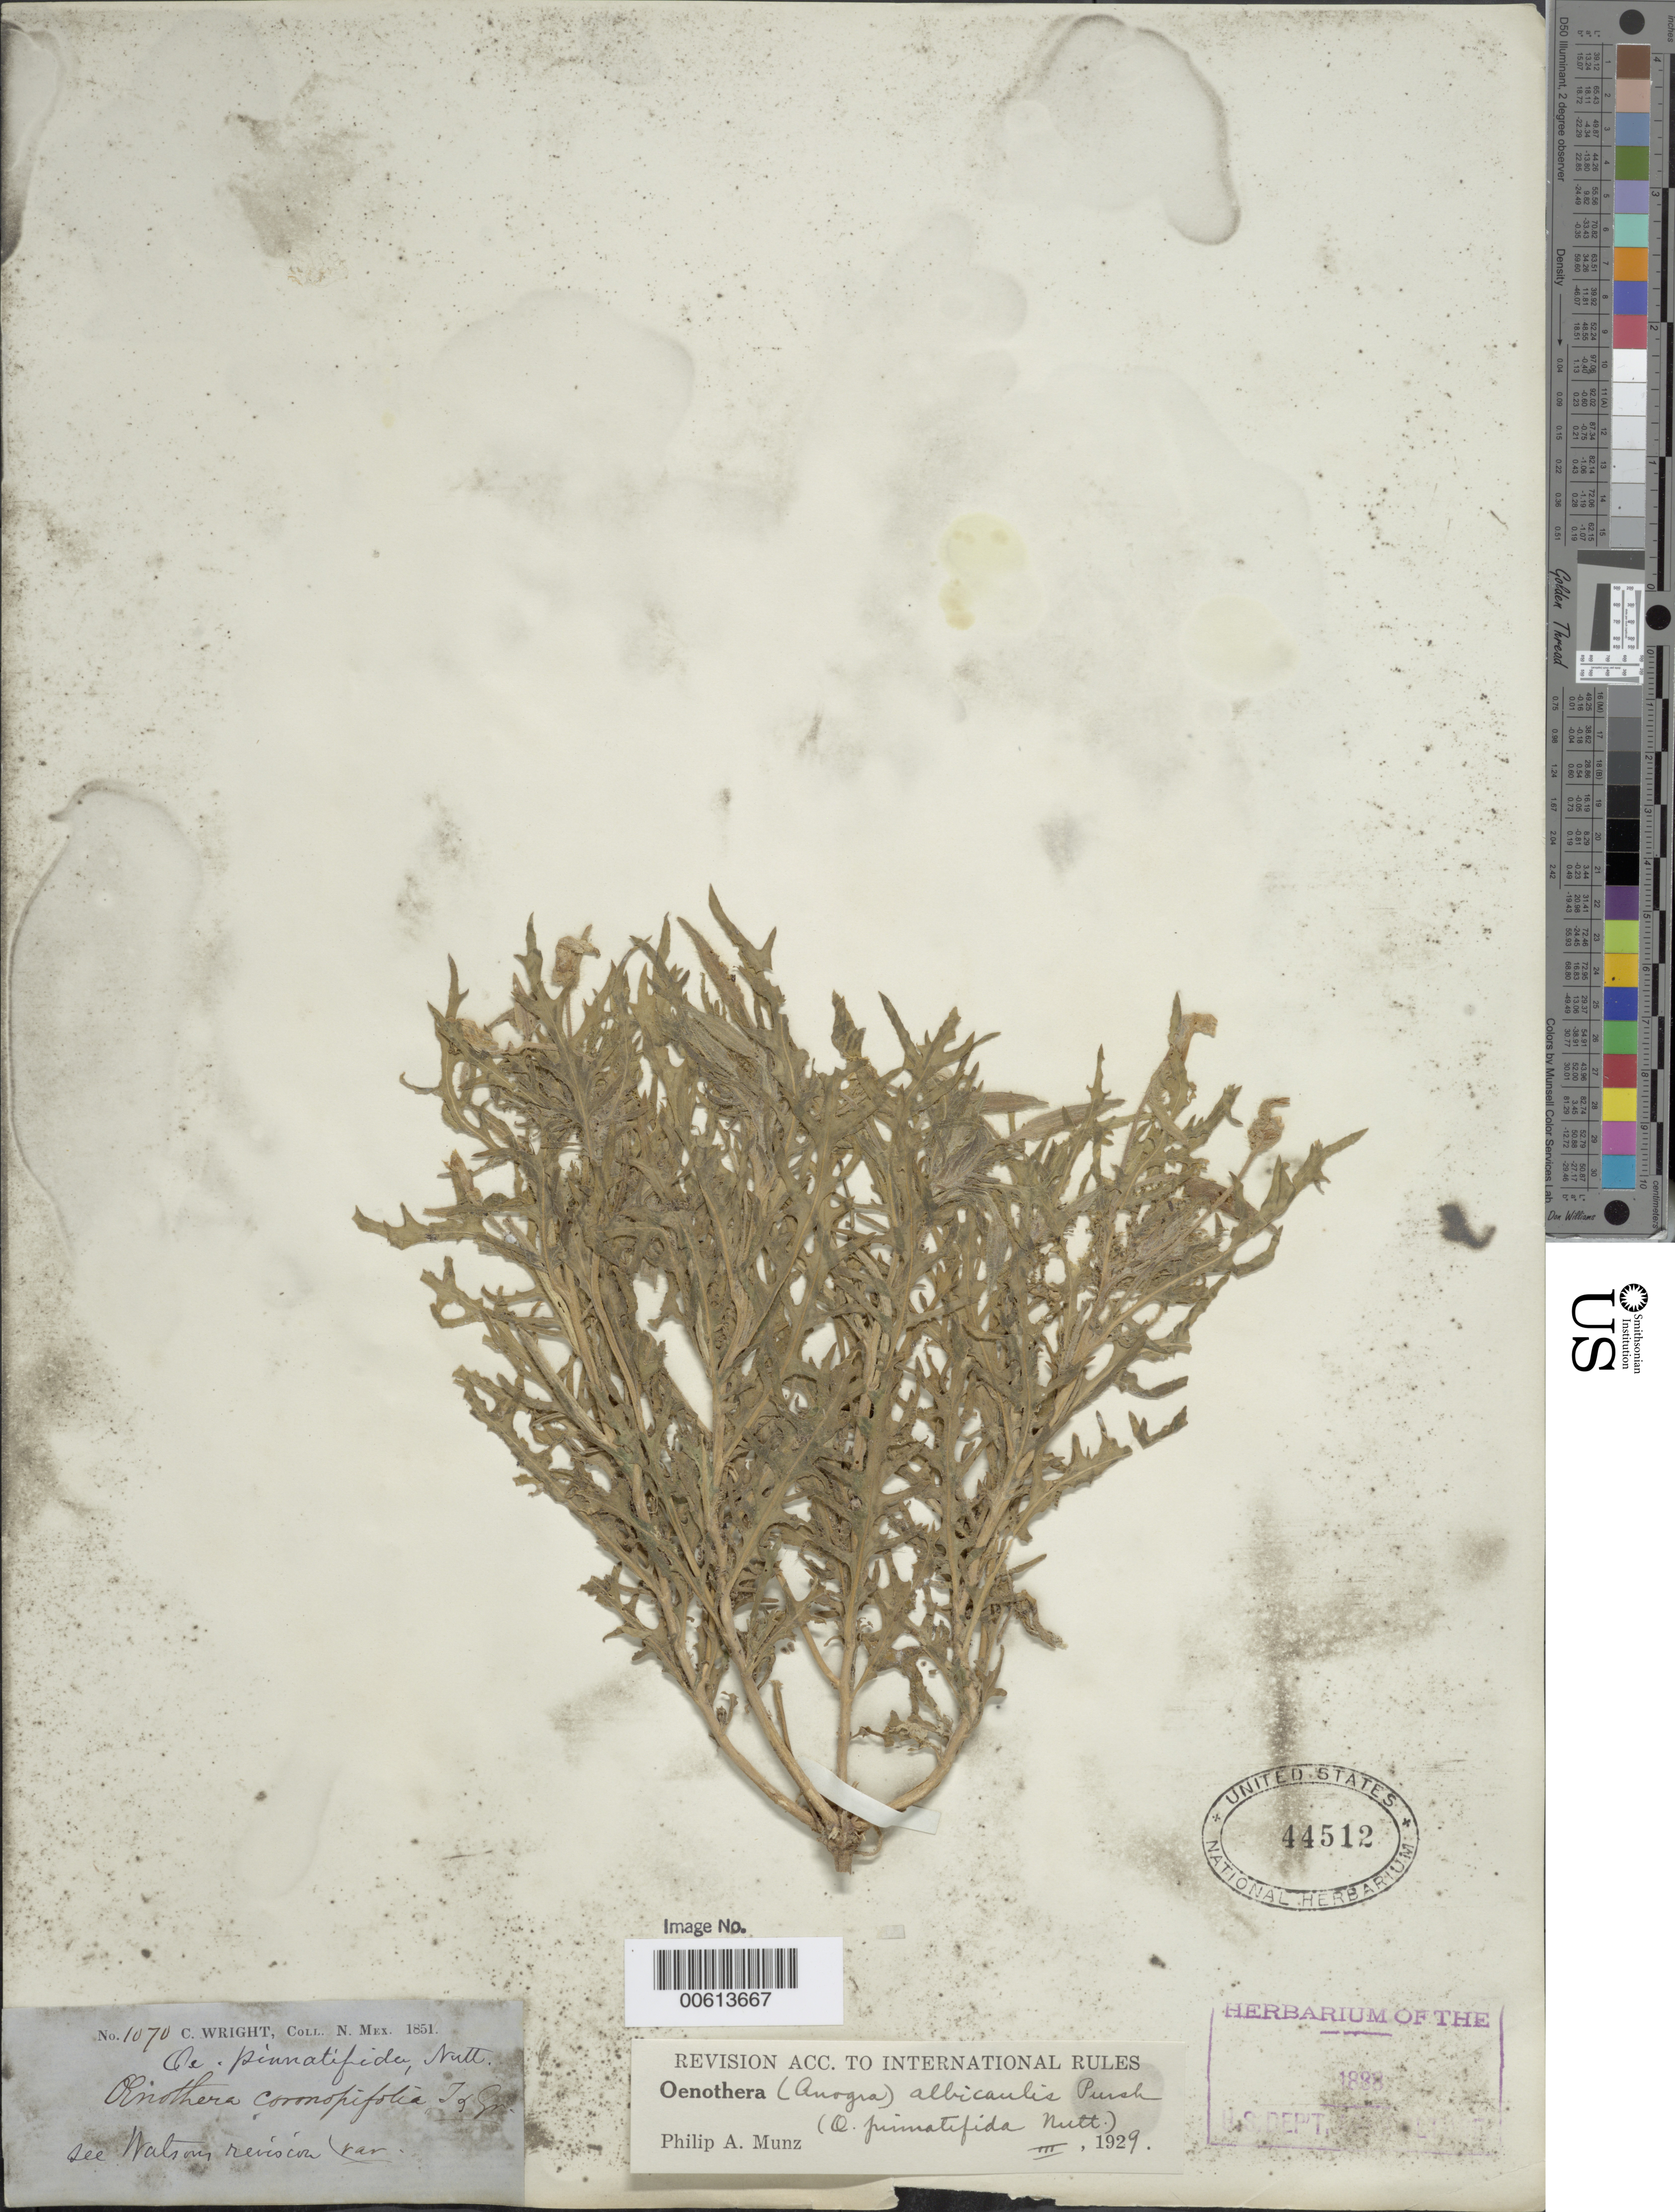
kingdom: Plantae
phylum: Tracheophyta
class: Magnoliopsida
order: Myrtales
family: Onagraceae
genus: Oenothera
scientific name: Oenothera albicaulis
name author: Pursh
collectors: C. Wright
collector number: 1070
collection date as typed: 1851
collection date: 1851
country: United States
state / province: New Mexico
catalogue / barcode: US 44512